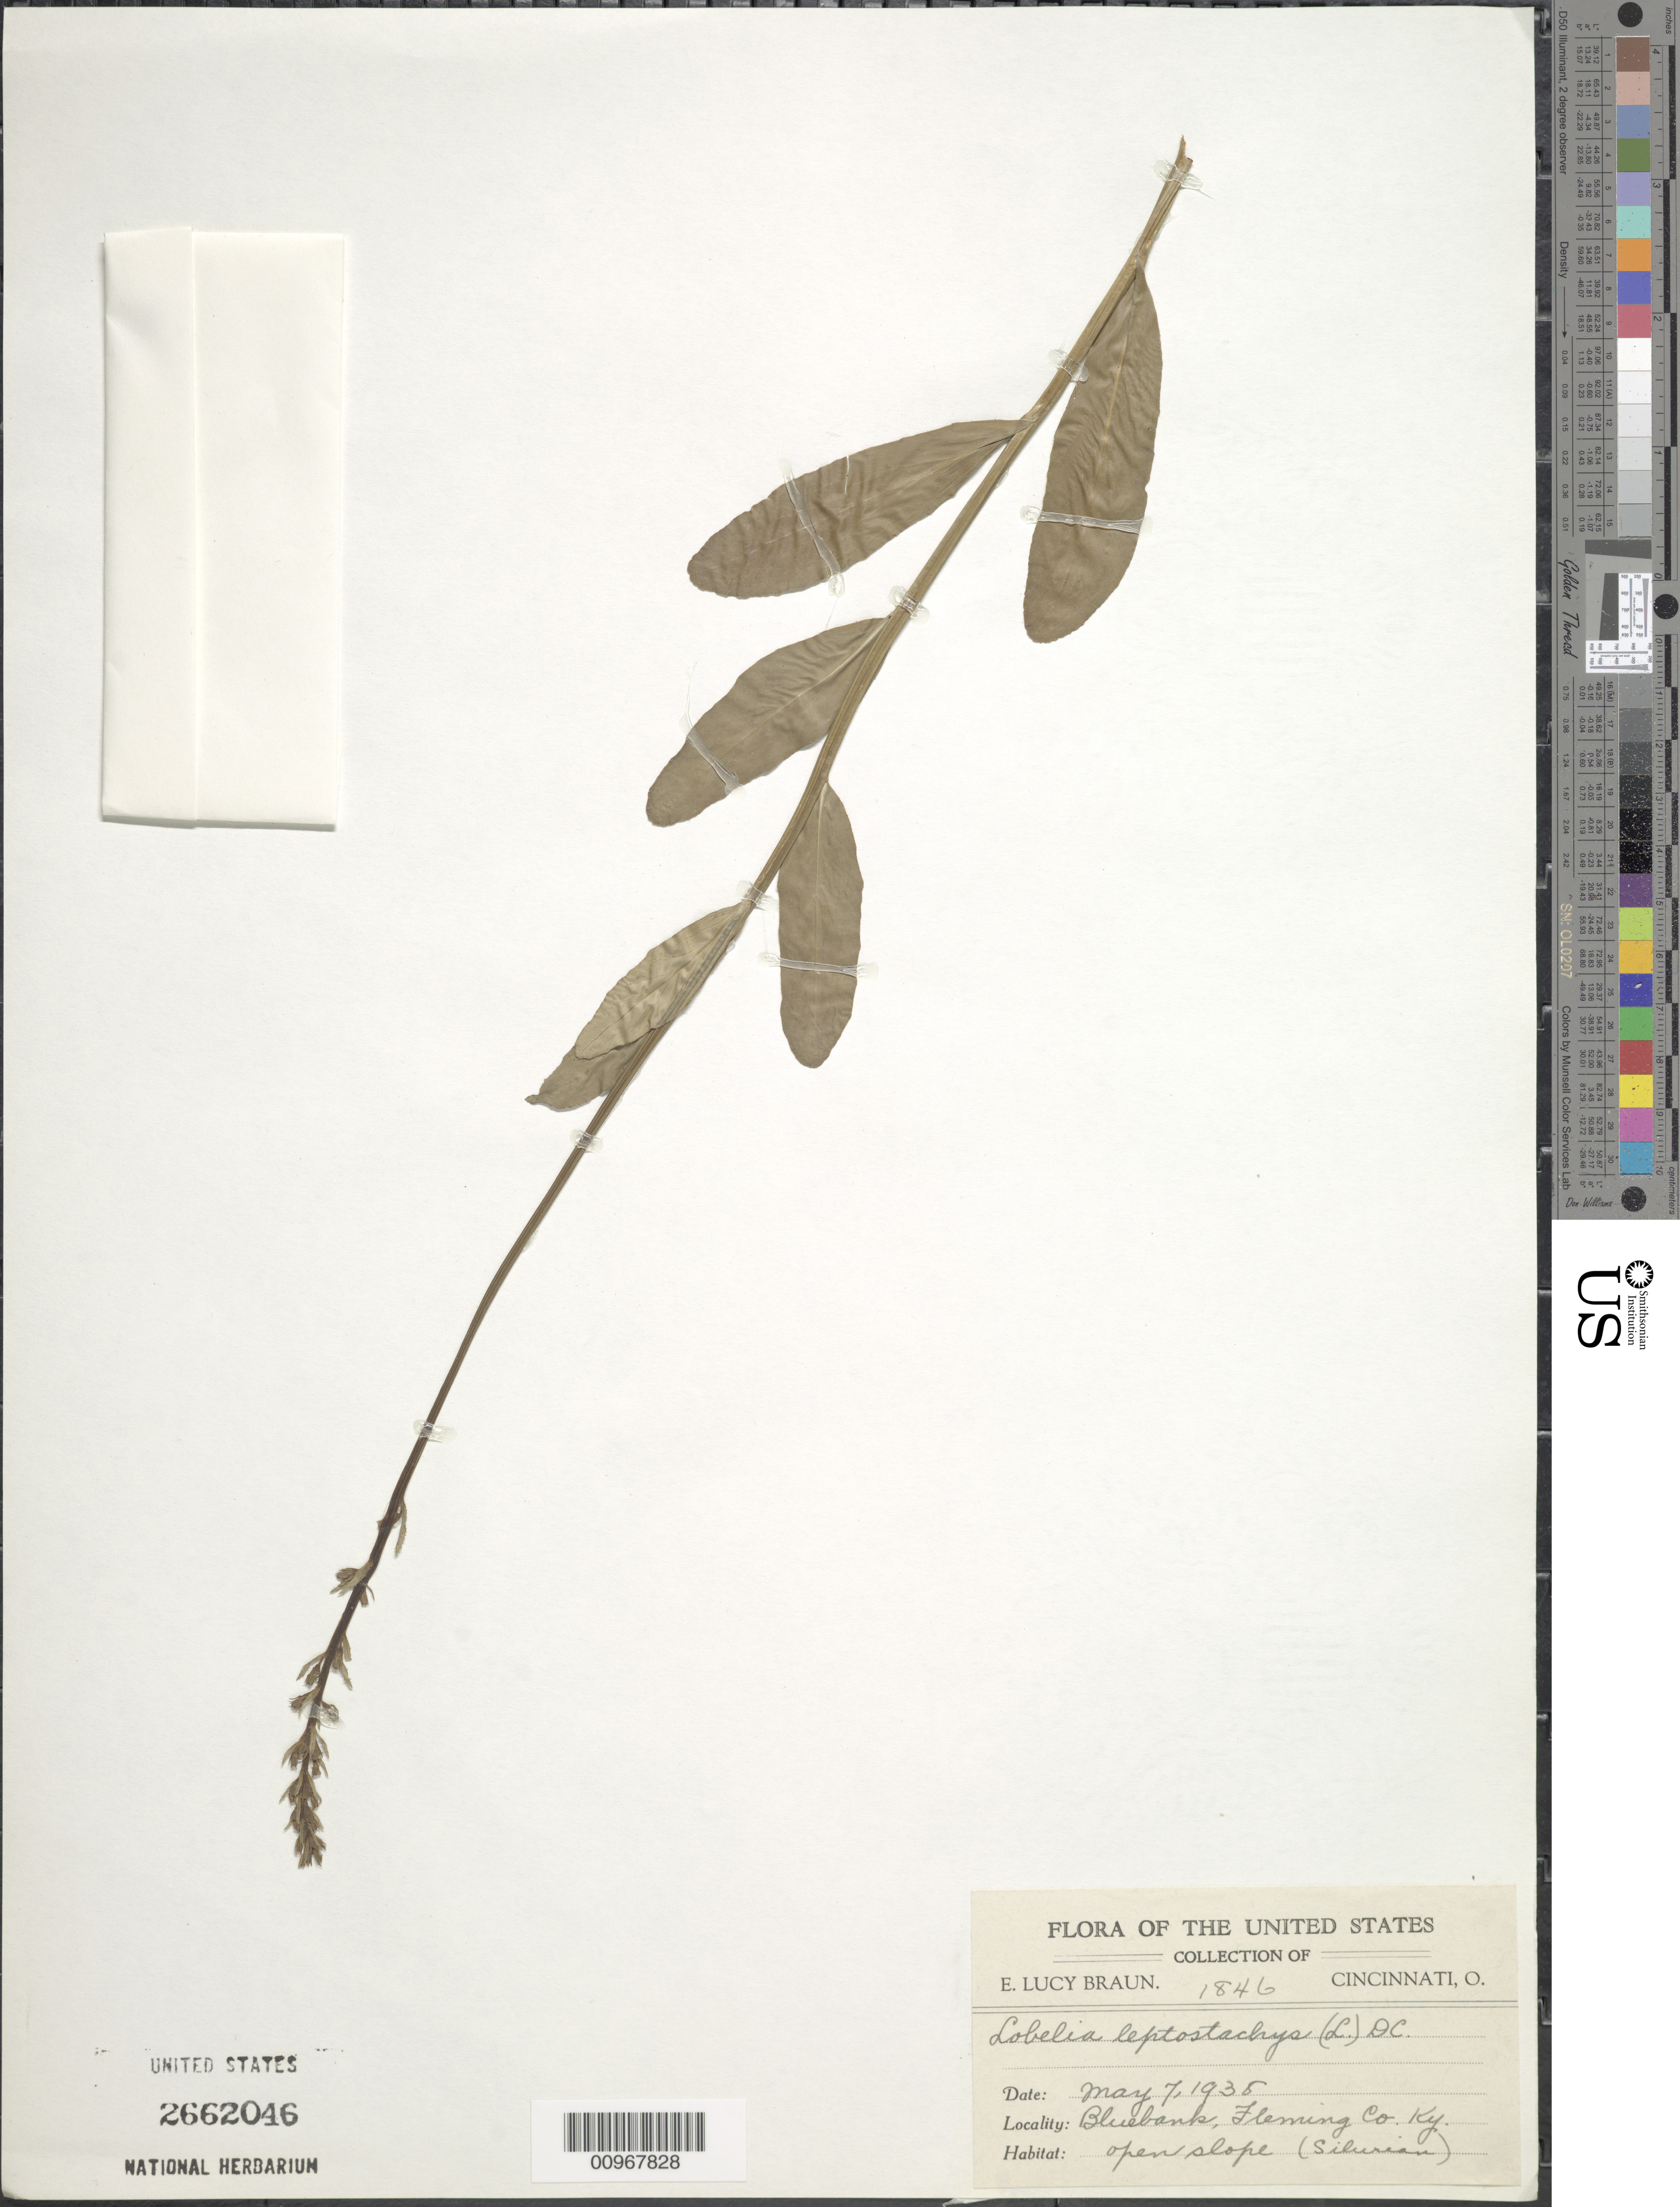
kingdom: Plantae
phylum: Tracheophyta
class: Magnoliopsida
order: Asterales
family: Campanulaceae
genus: Lobelia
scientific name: Lobelia leptostachys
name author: A. DC.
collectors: E. L. Braun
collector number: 1846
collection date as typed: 07 May 1938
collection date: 1938-05-07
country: United States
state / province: Kentucky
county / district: Fleming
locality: Bluebanks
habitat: open slope (Silurian)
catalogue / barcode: US 2662046